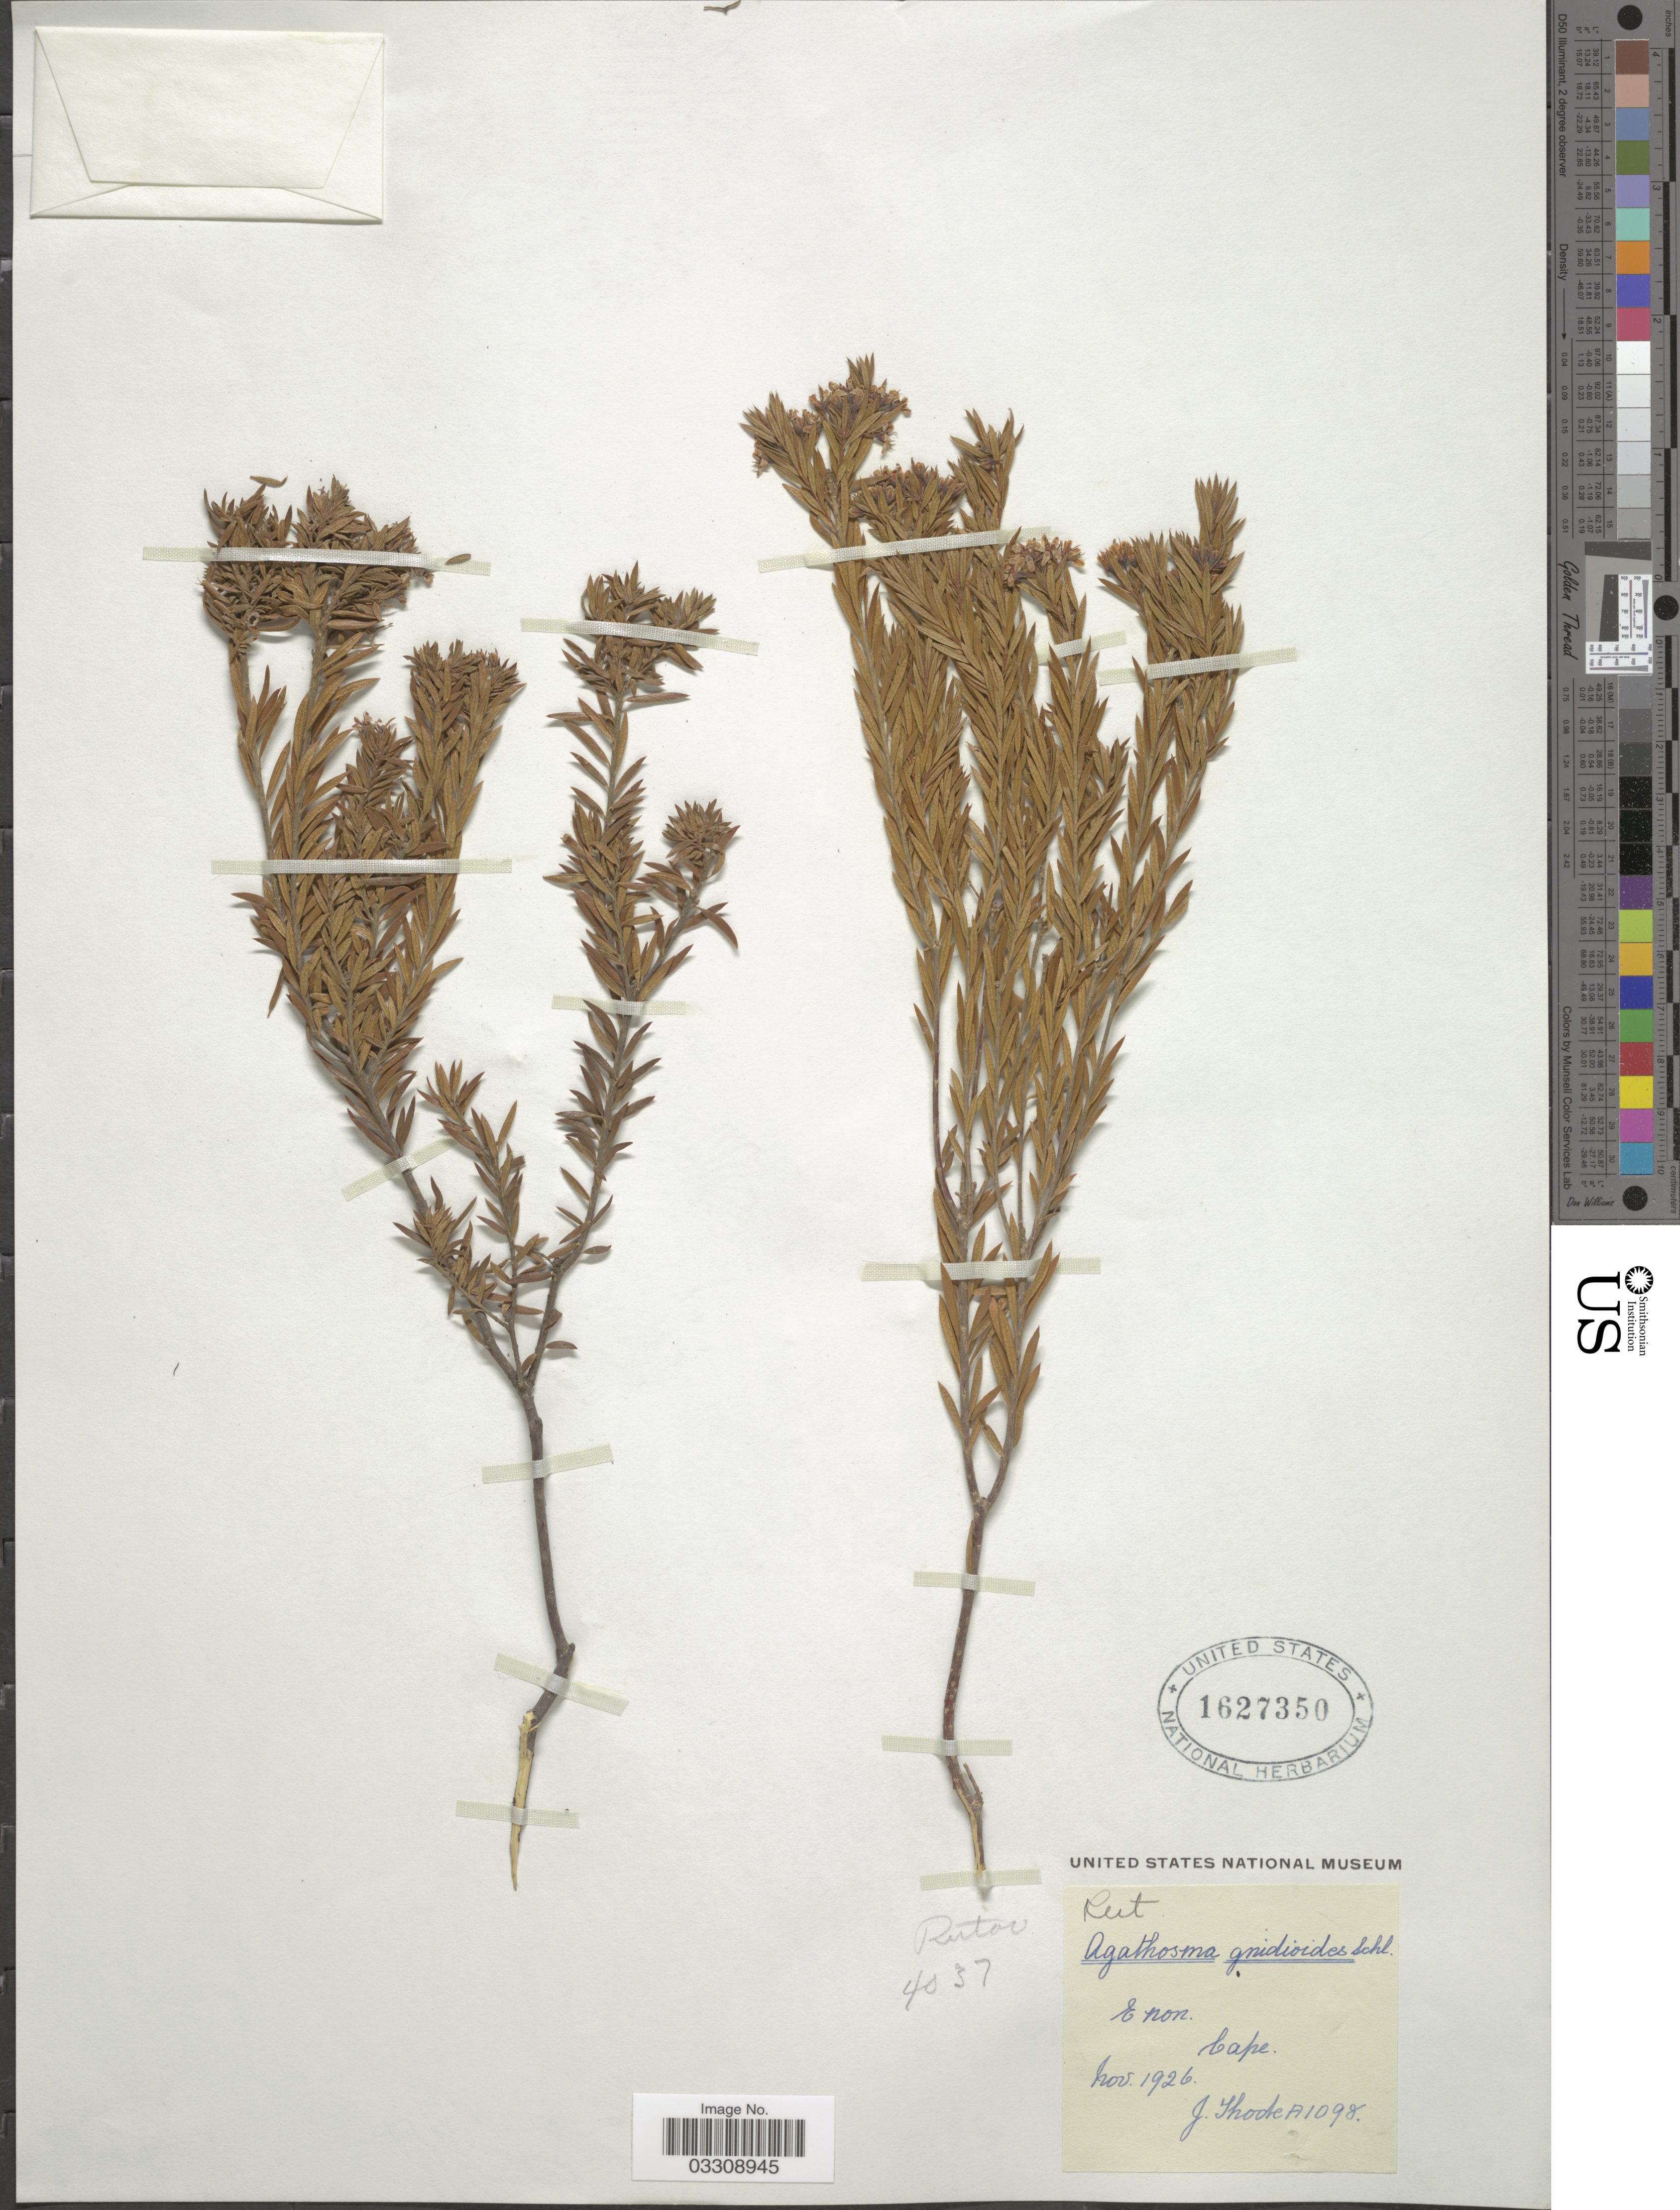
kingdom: Plantae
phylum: Tracheophyta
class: Magnoliopsida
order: Sapindales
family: Rutaceae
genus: Agathosma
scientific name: Agathosma gnidioides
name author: Schltdl.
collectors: J. Thode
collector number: A1098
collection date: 1926-11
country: South Africa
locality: Enon., Cape.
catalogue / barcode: US 1627350